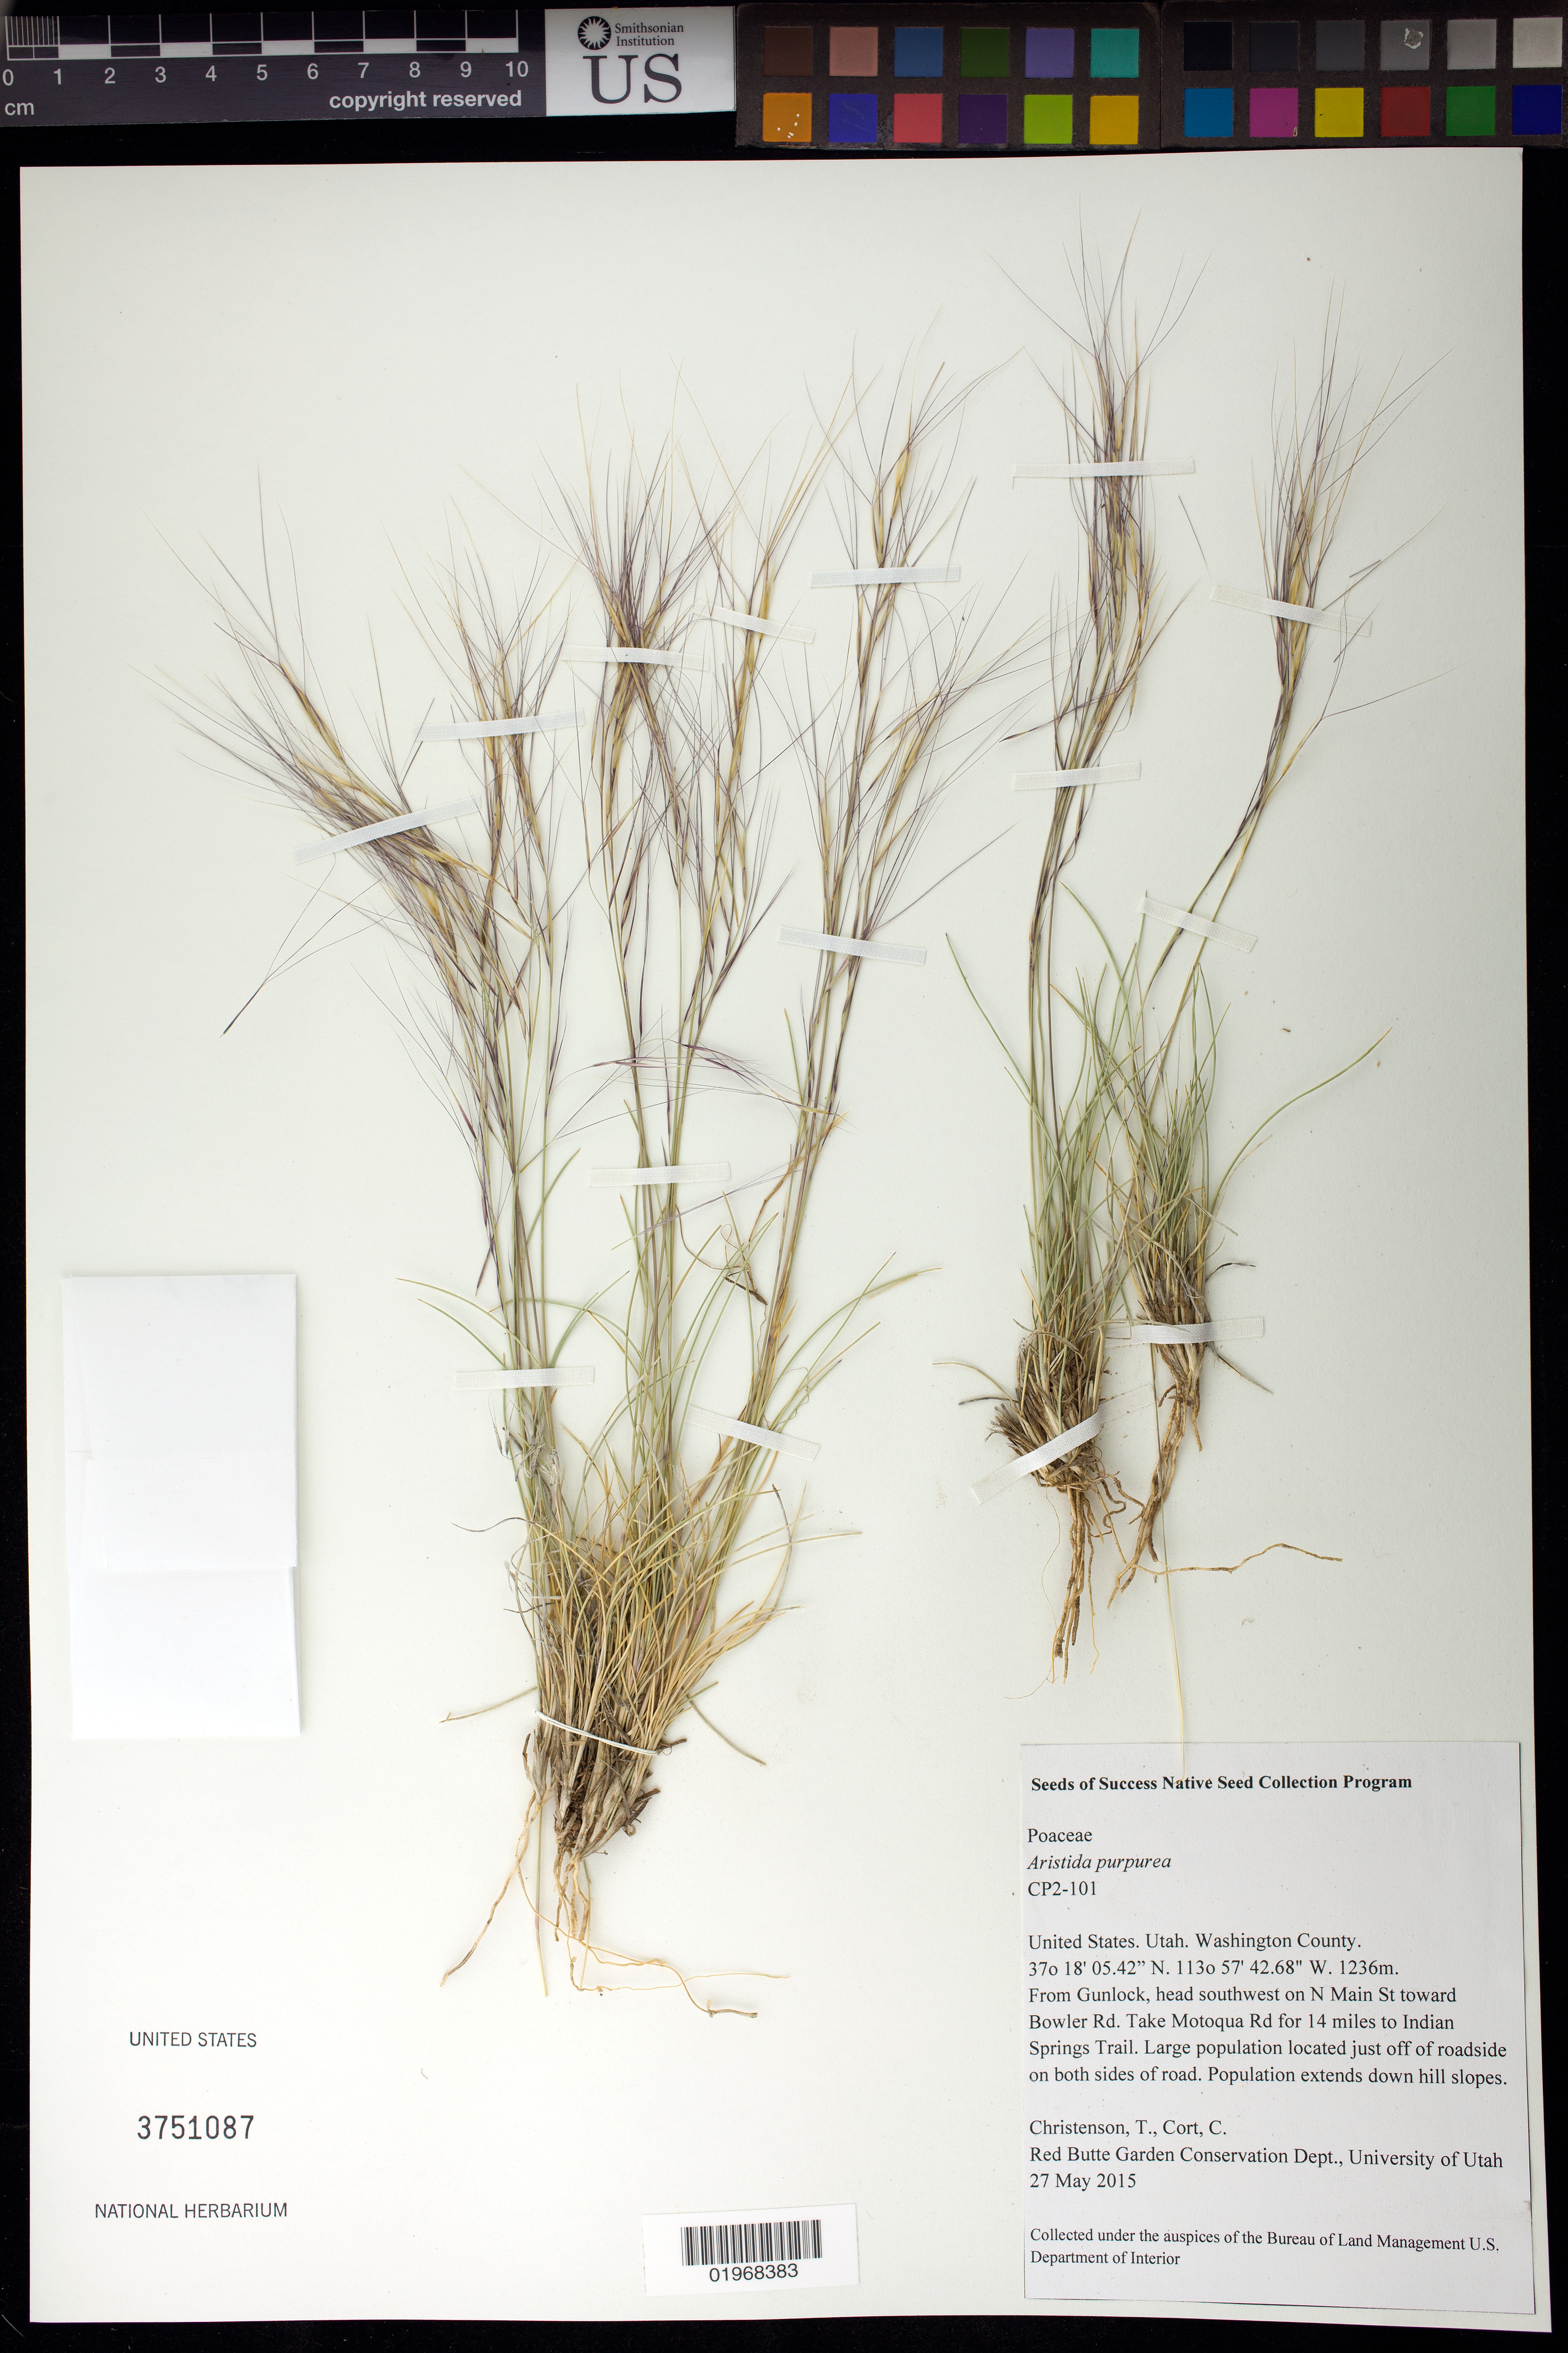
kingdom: Plantae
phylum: Tracheophyta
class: Liliopsida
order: Poales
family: Poaceae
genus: Aristida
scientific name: Aristida purpurea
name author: Nutt.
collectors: T. Christenson & C. Cort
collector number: CP2-101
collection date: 2015-05-27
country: United States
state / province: Utah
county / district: Washington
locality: Indian Springs Trail, Motoqua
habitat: desert shrub, m0ountain woodland and shrubland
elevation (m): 377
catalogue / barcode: US 3751087